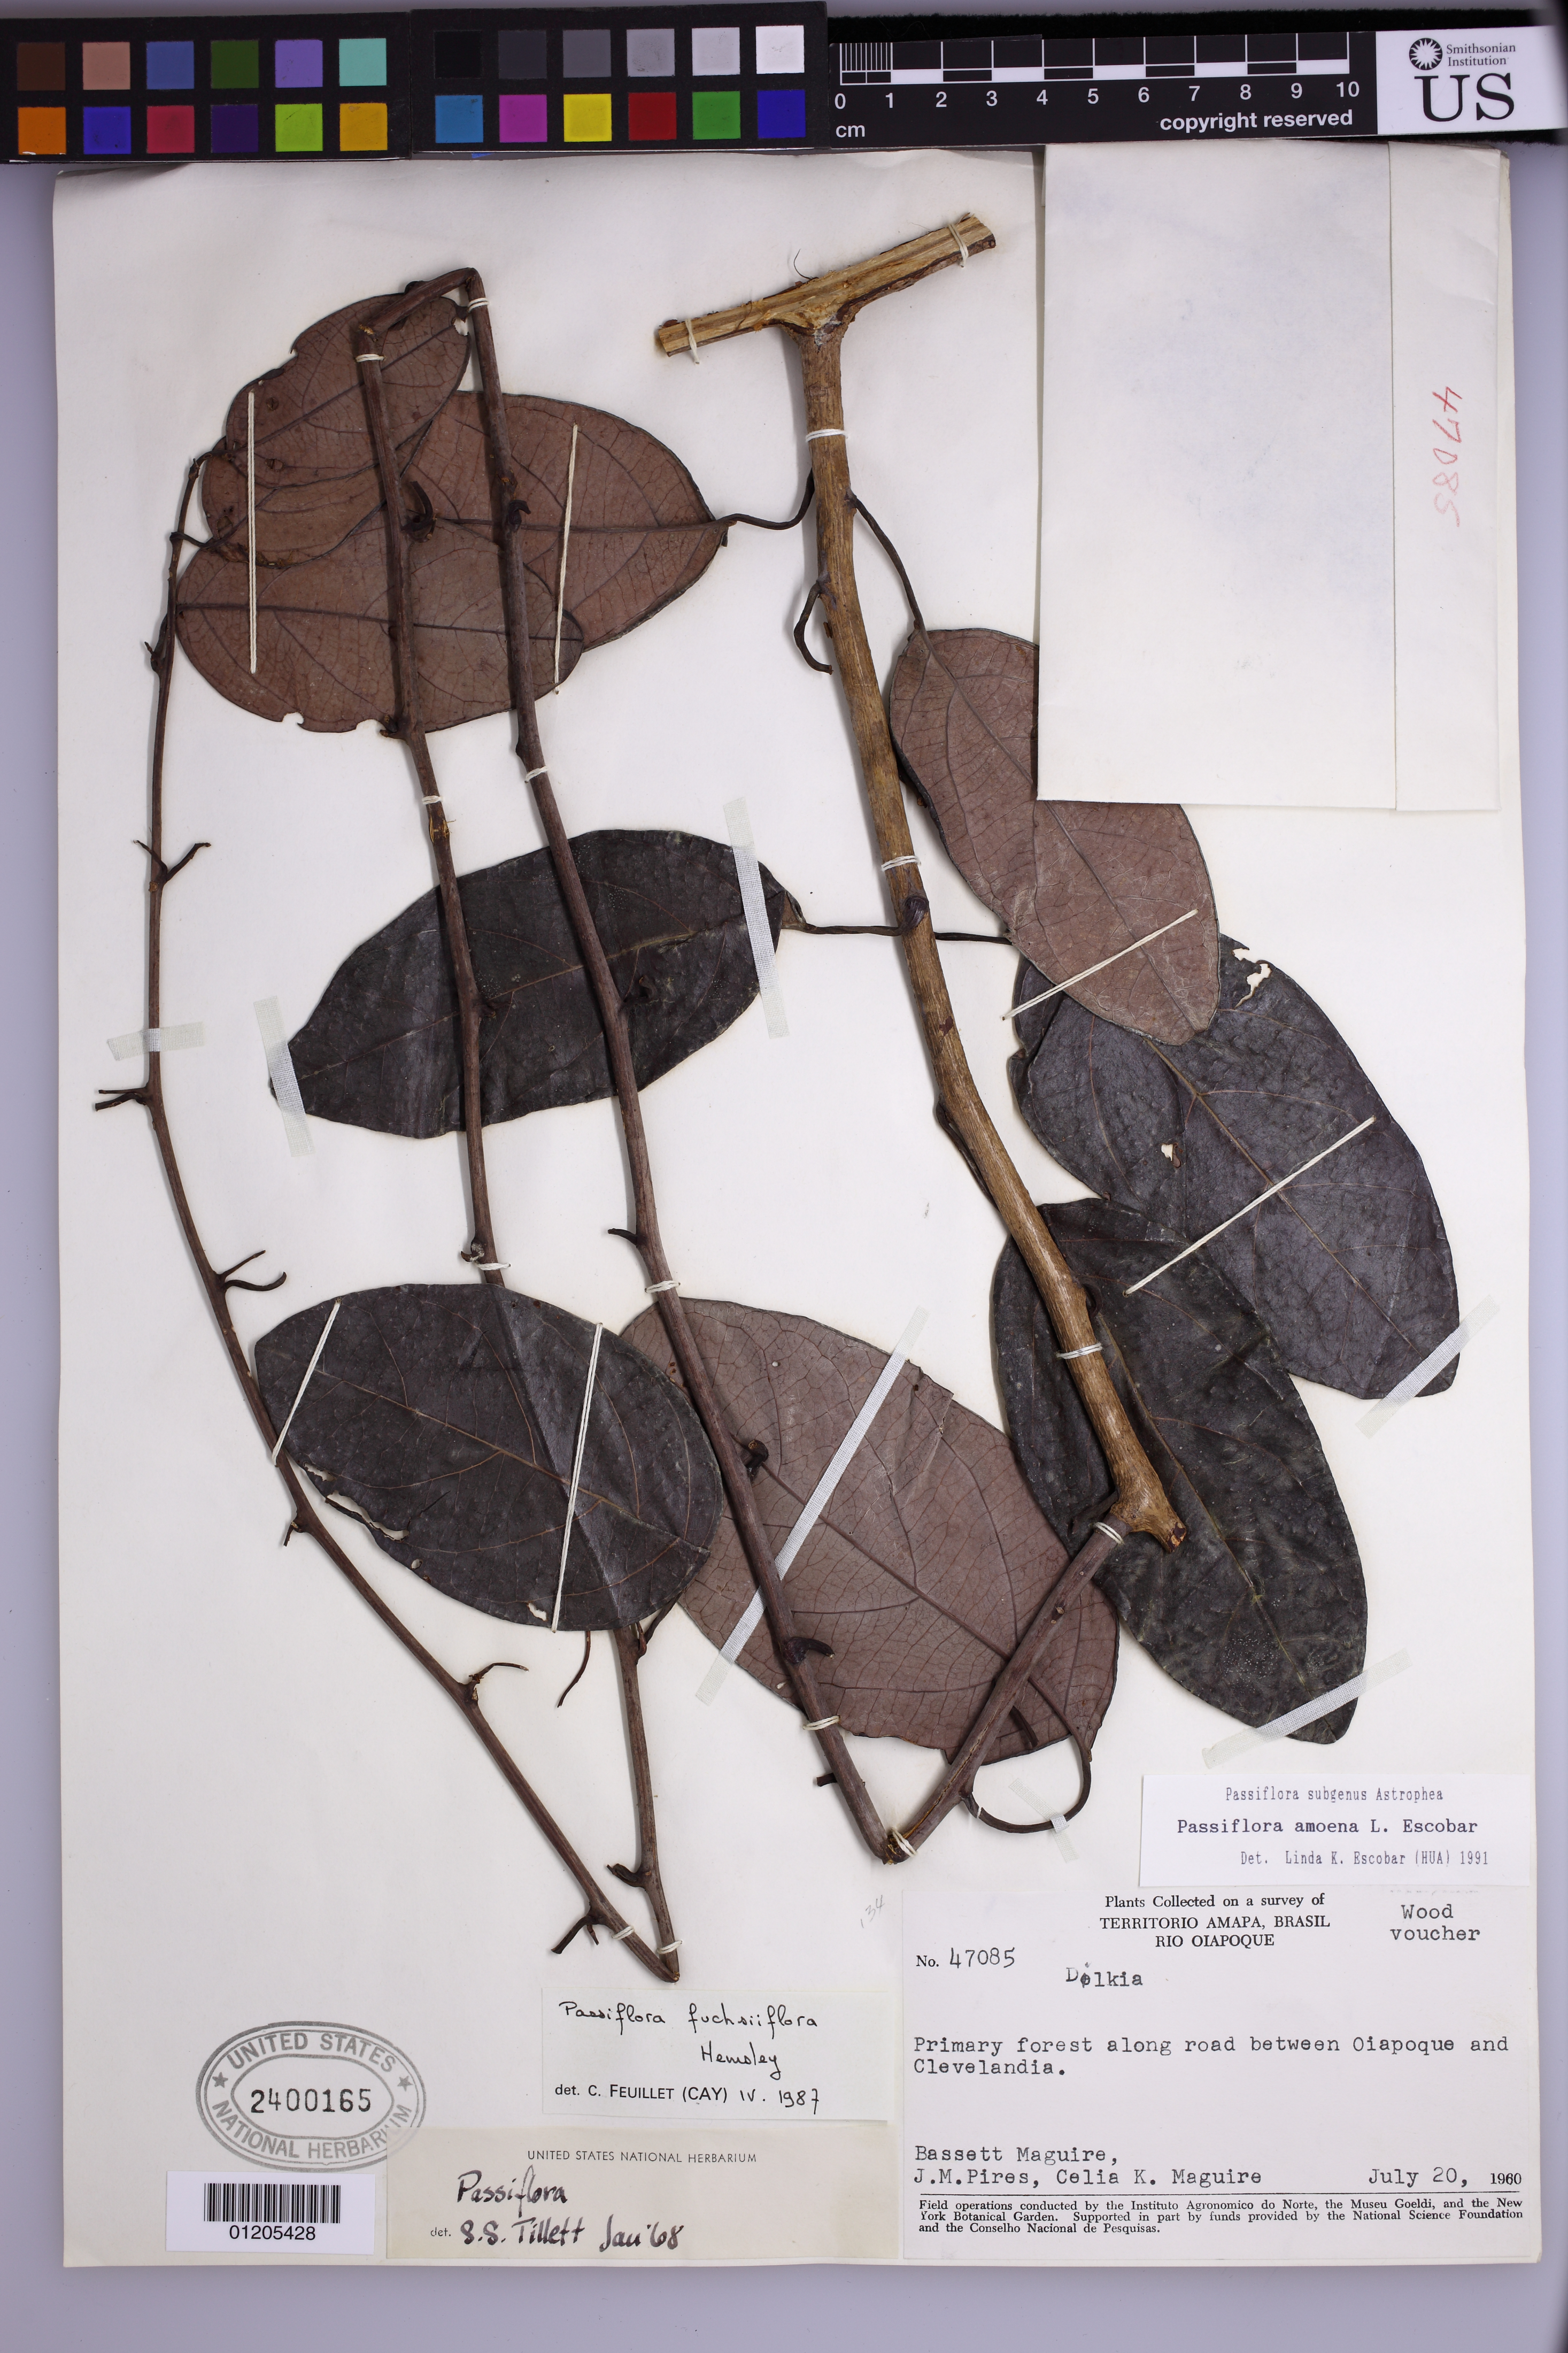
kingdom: Plantae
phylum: Tracheophyta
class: Magnoliopsida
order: Malpighiales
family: Passifloraceae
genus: Passiflora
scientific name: Passiflora amoena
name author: L.K. Escobar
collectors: B. Maguire, J. M. Pires & C. K. Maguire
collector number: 47085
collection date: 1960-07-20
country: Brazil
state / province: Amapá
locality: Primary forest along road between Oiapoque and Clevelandia.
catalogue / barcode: US 2400165